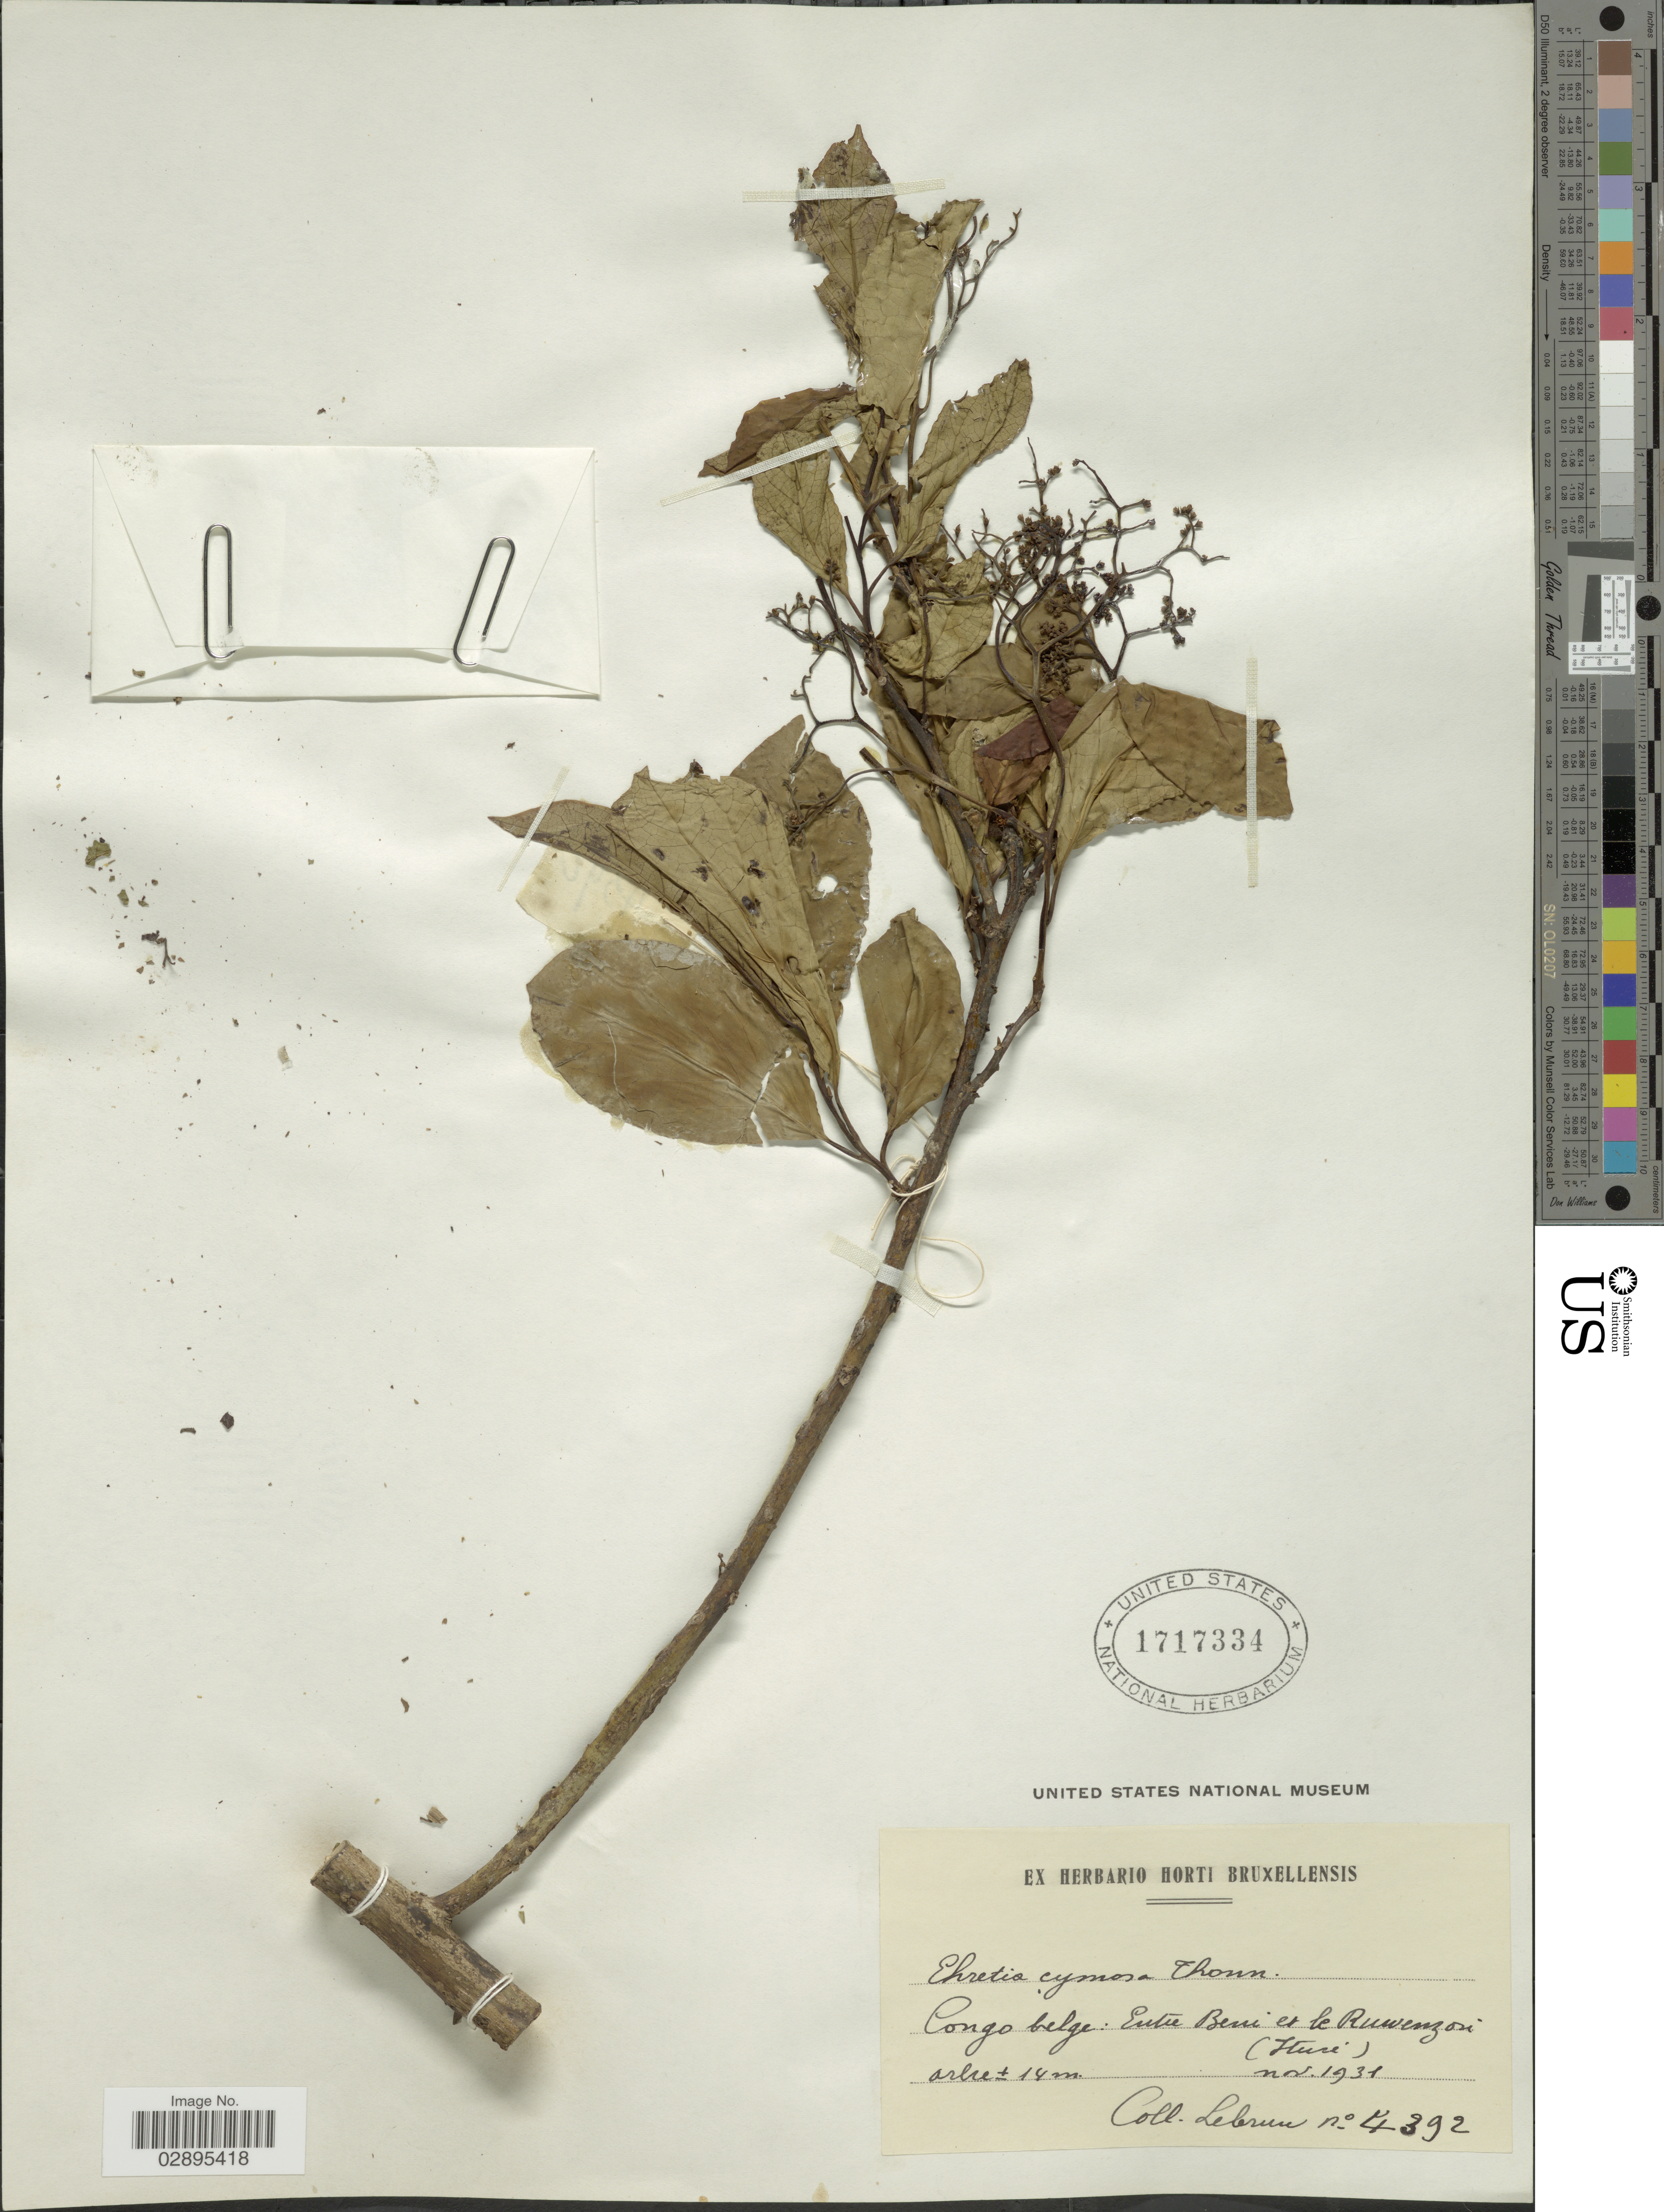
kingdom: Plantae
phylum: Tracheophyta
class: Magnoliopsida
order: Boraginales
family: Ehretiaceae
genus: Ehretia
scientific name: Ehretia cymosa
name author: Thonn.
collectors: J.A. Lebrun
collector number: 4392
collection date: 1931-11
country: Congo, Democratic Republic of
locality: Congo Belge: Entre Beni et le Ruwenzori (Ituri).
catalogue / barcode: US 1717334